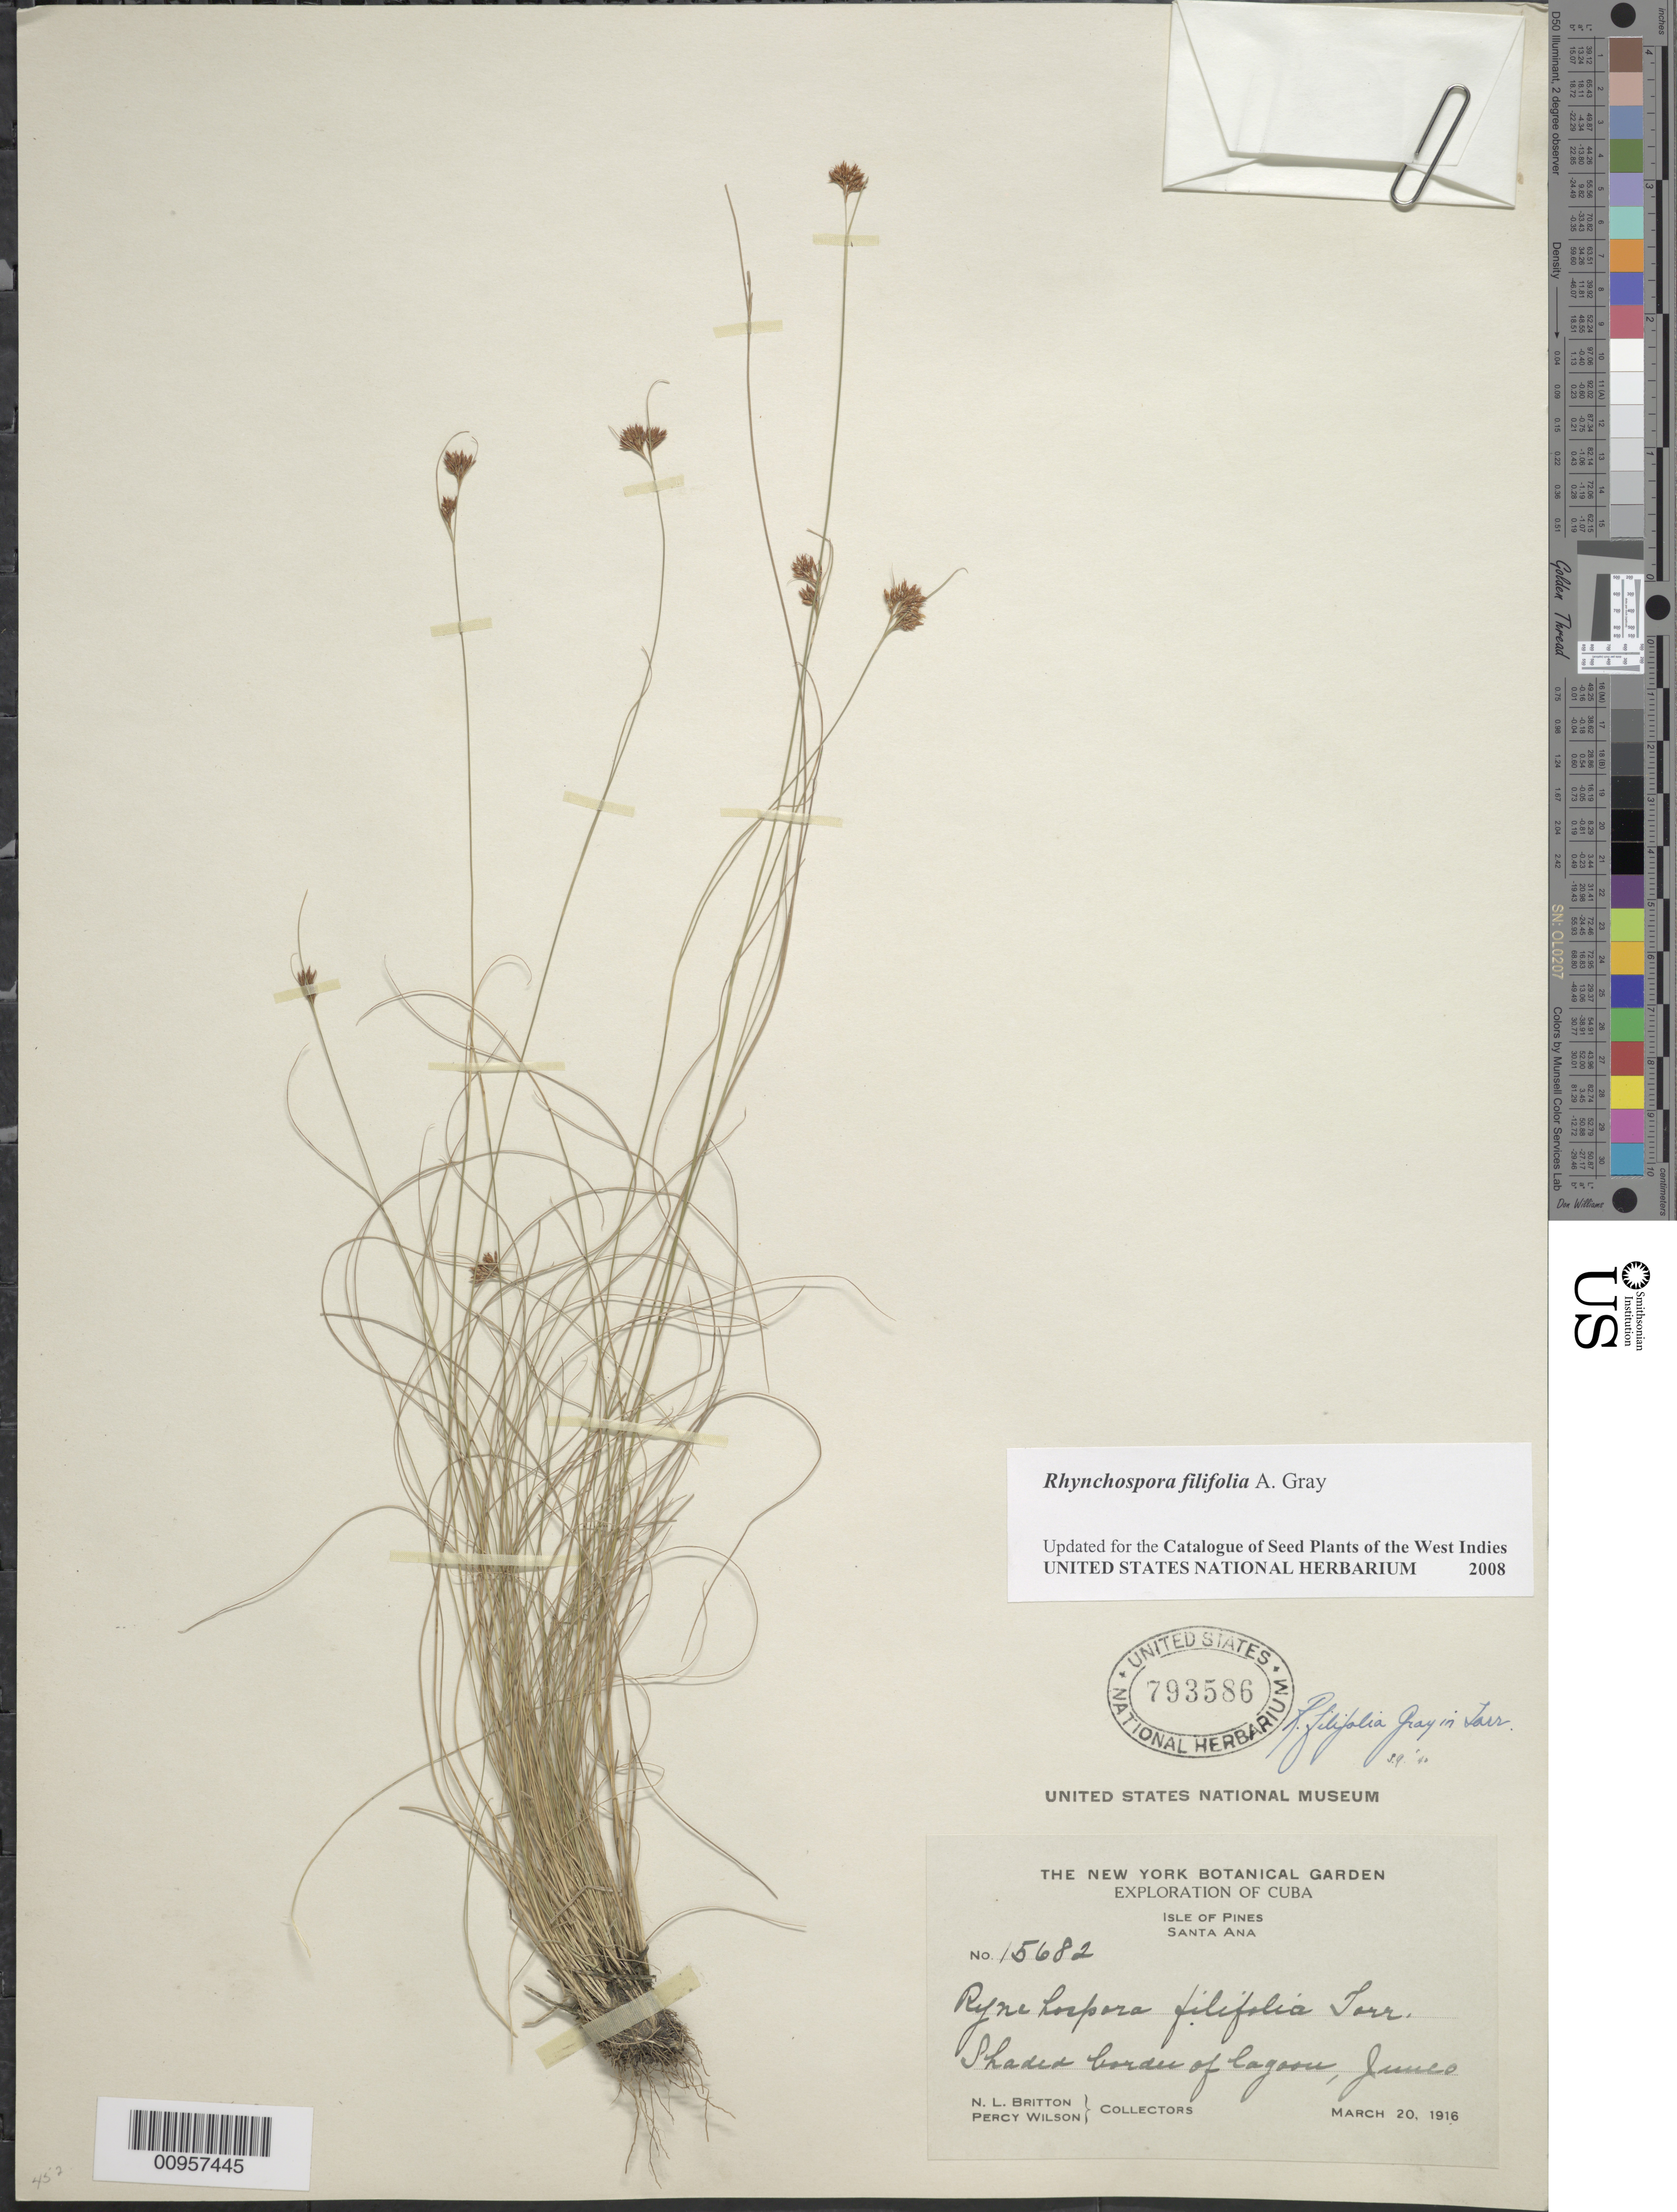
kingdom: Plantae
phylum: Tracheophyta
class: Liliopsida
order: Poales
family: Cyperaceae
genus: Rhynchospora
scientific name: Rhynchospora filifolia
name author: A. Gray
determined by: Strong, M. T., (US), Smithsonian Institution - National Museum of Natural History (UNITED STATES)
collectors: N. Britton & P. Wilson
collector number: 15682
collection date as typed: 20 Mar 1916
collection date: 1916-03-20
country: Cuba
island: Isla de la Juventud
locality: Isle of Pines, Santa Ana, border of lagoon, Junco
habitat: Shaded border of lagoon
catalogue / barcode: US 793586